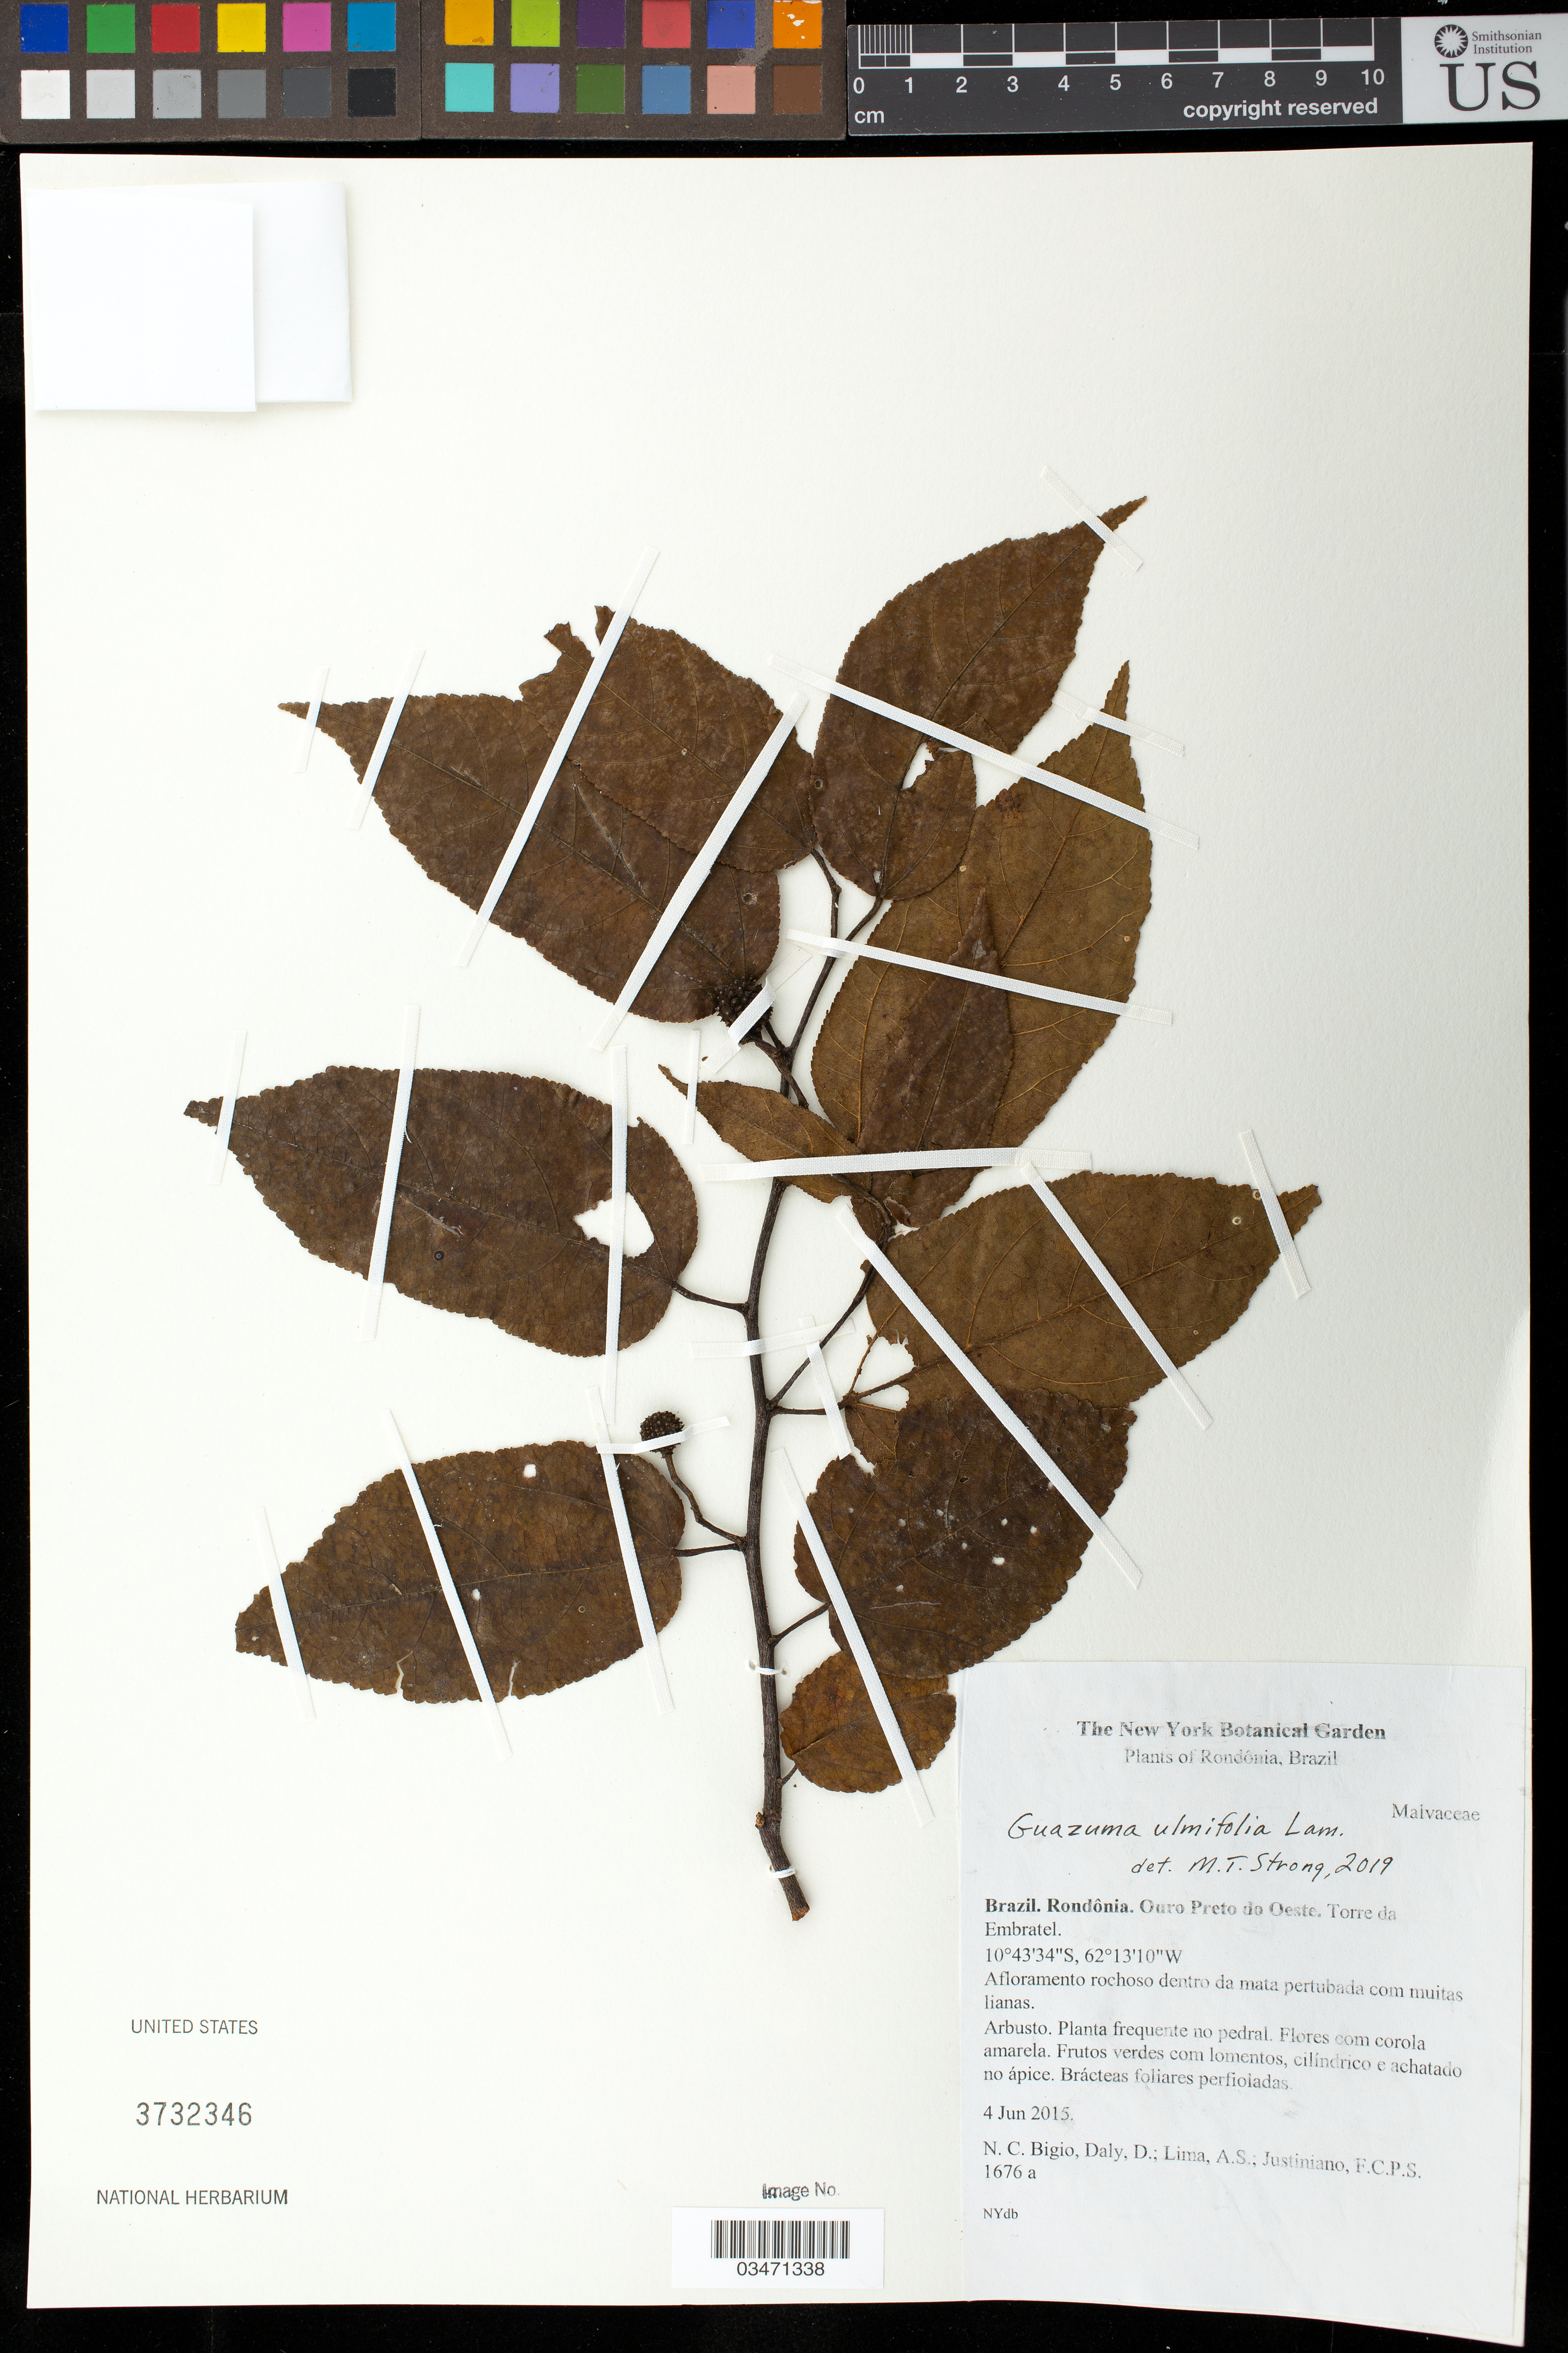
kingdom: Plantae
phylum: Tracheophyta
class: Magnoliopsida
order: Malvales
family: Malvaceae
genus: Guazuma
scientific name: Guazuma ulmifolia var. glabra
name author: K. Schum. in Mart.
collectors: N. C. Bigio, D. Daly, A. Lima & F. Justiniano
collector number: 1676 a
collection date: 2015-06-04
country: Brazil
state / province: Rondônia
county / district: Ouro Preto do Oeste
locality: Torre da Embratel.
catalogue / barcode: US 3732346